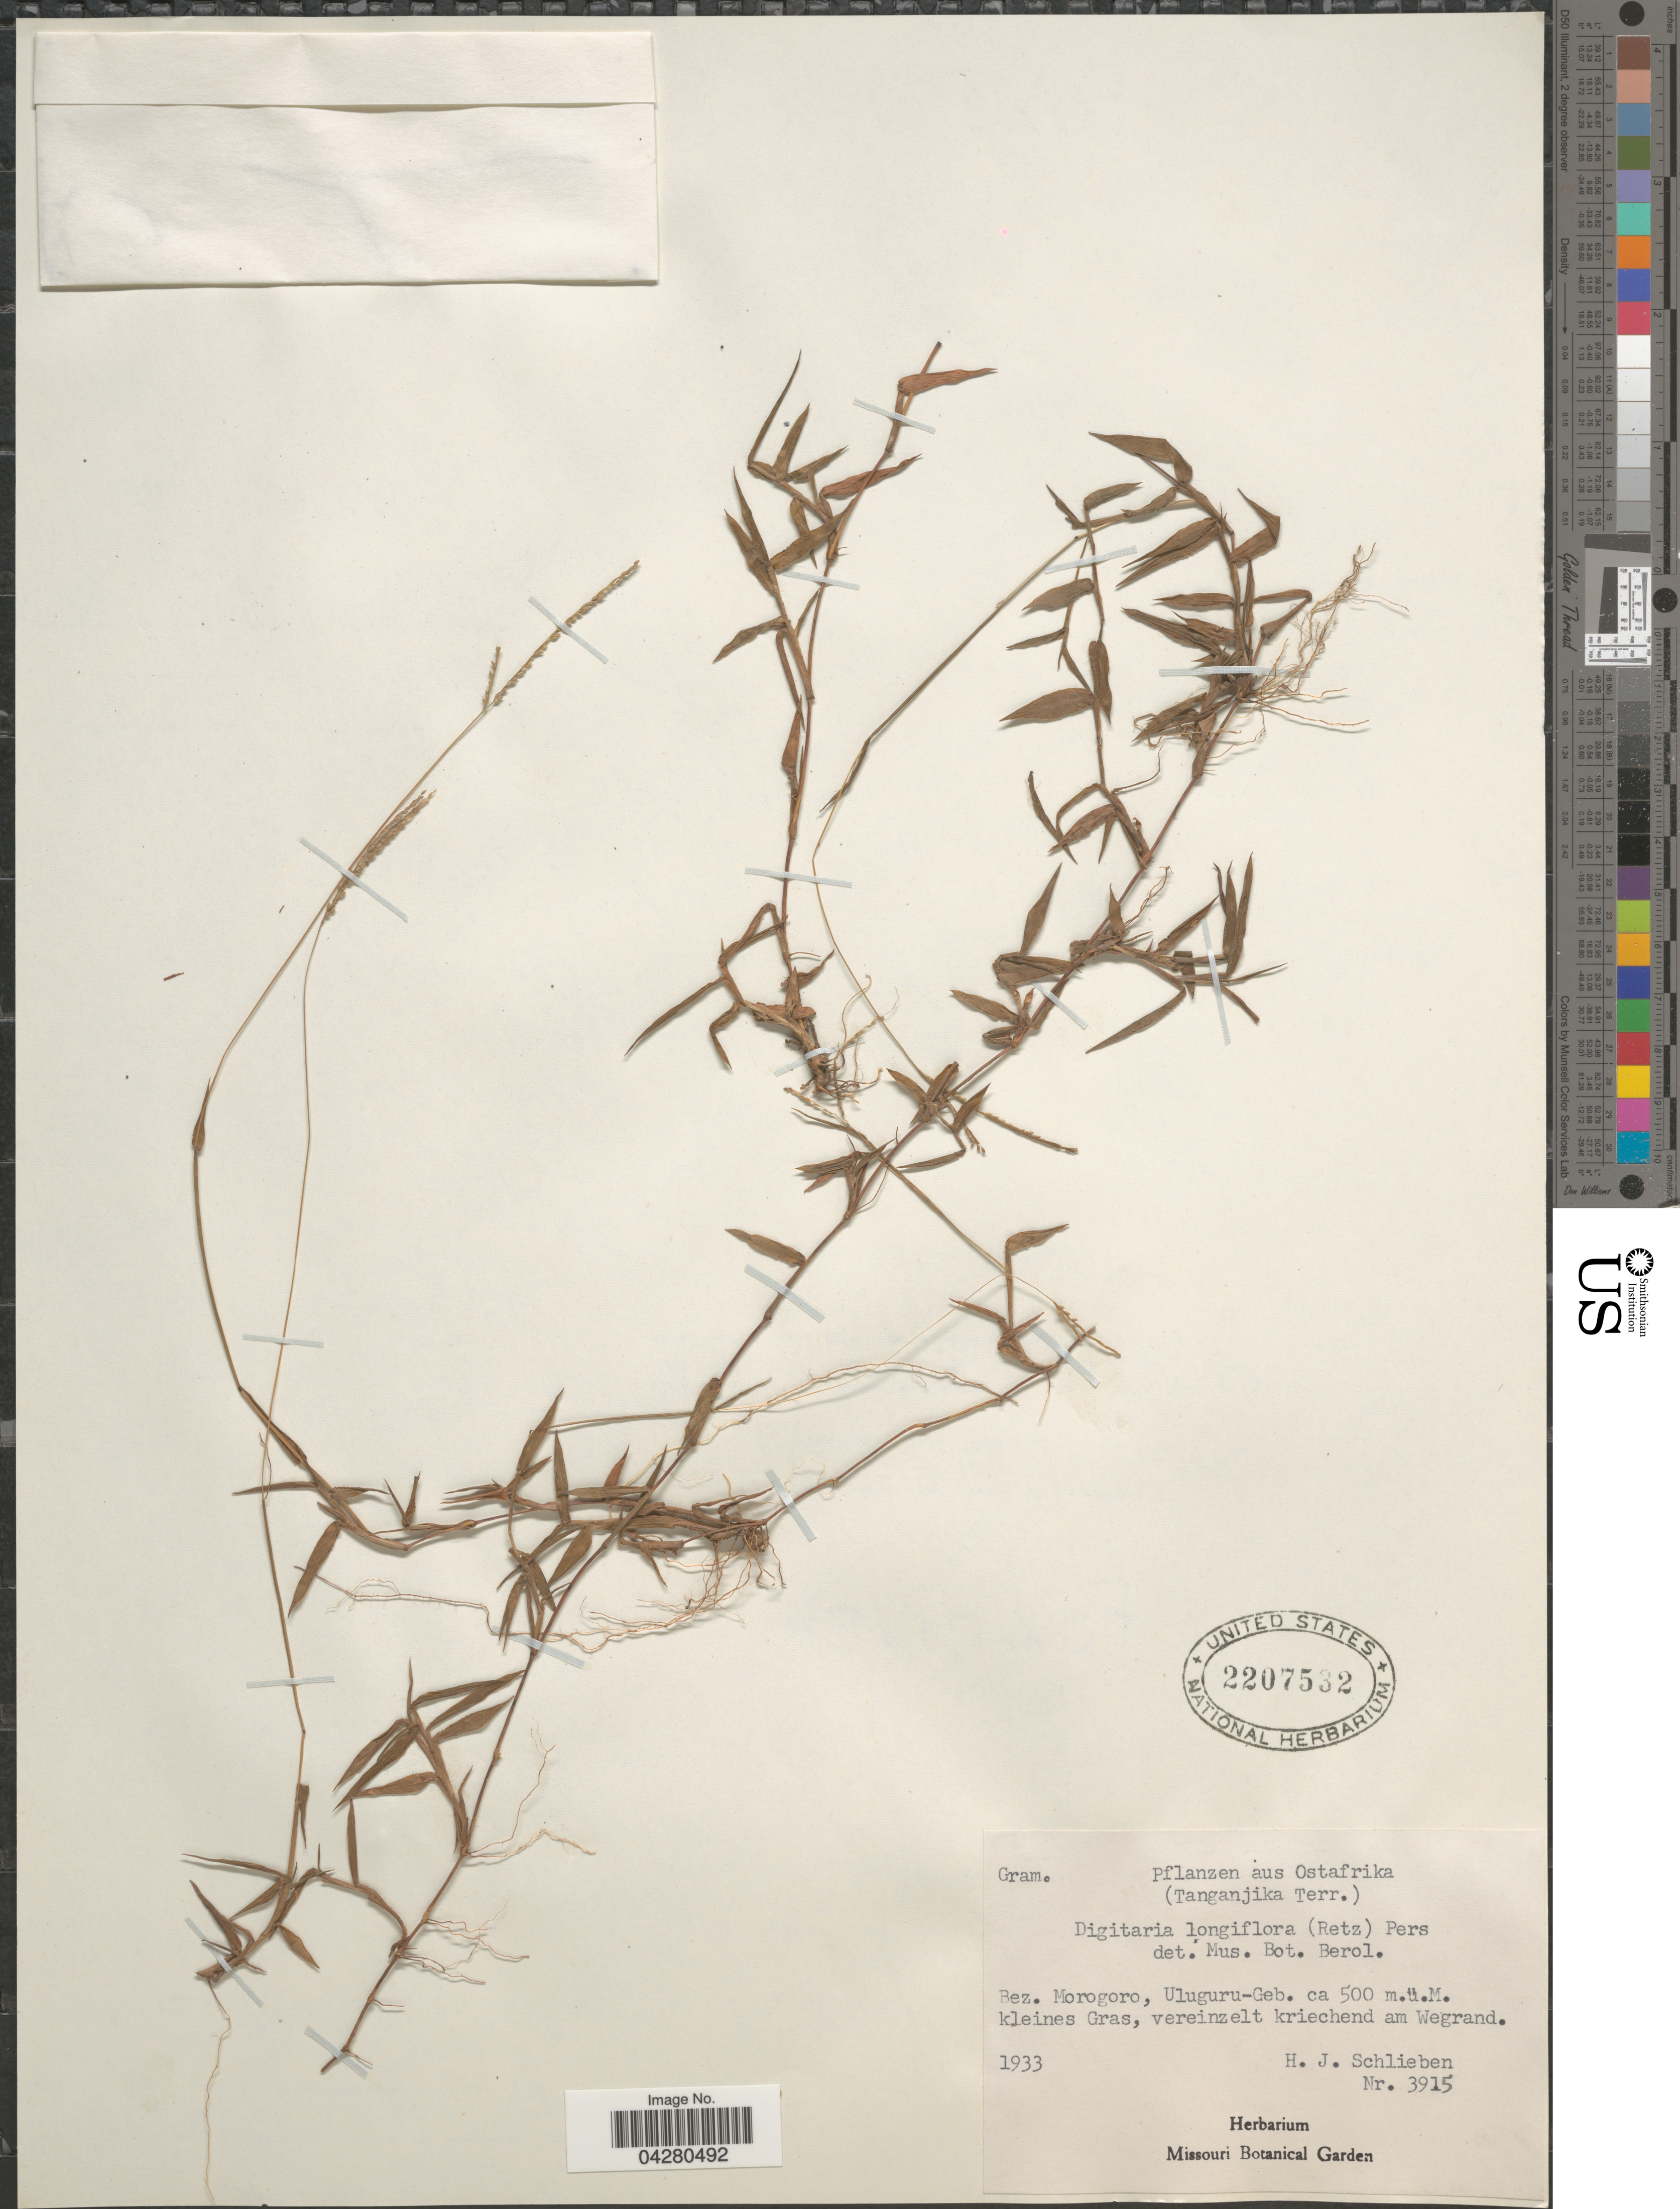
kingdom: Plantae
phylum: Tracheophyta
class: Liliopsida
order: Poales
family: Poaceae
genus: Digitaria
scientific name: Digitaria longiflora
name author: (Retz.) Pers.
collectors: H. J. Schlieben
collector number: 3915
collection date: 1933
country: Tanzania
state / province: Morogoro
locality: Pflanzen aus Ostafrika (Tanganjika Terr.). Bez. Morogoro, Uluguru-Geb.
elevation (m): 500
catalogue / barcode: US 2207532